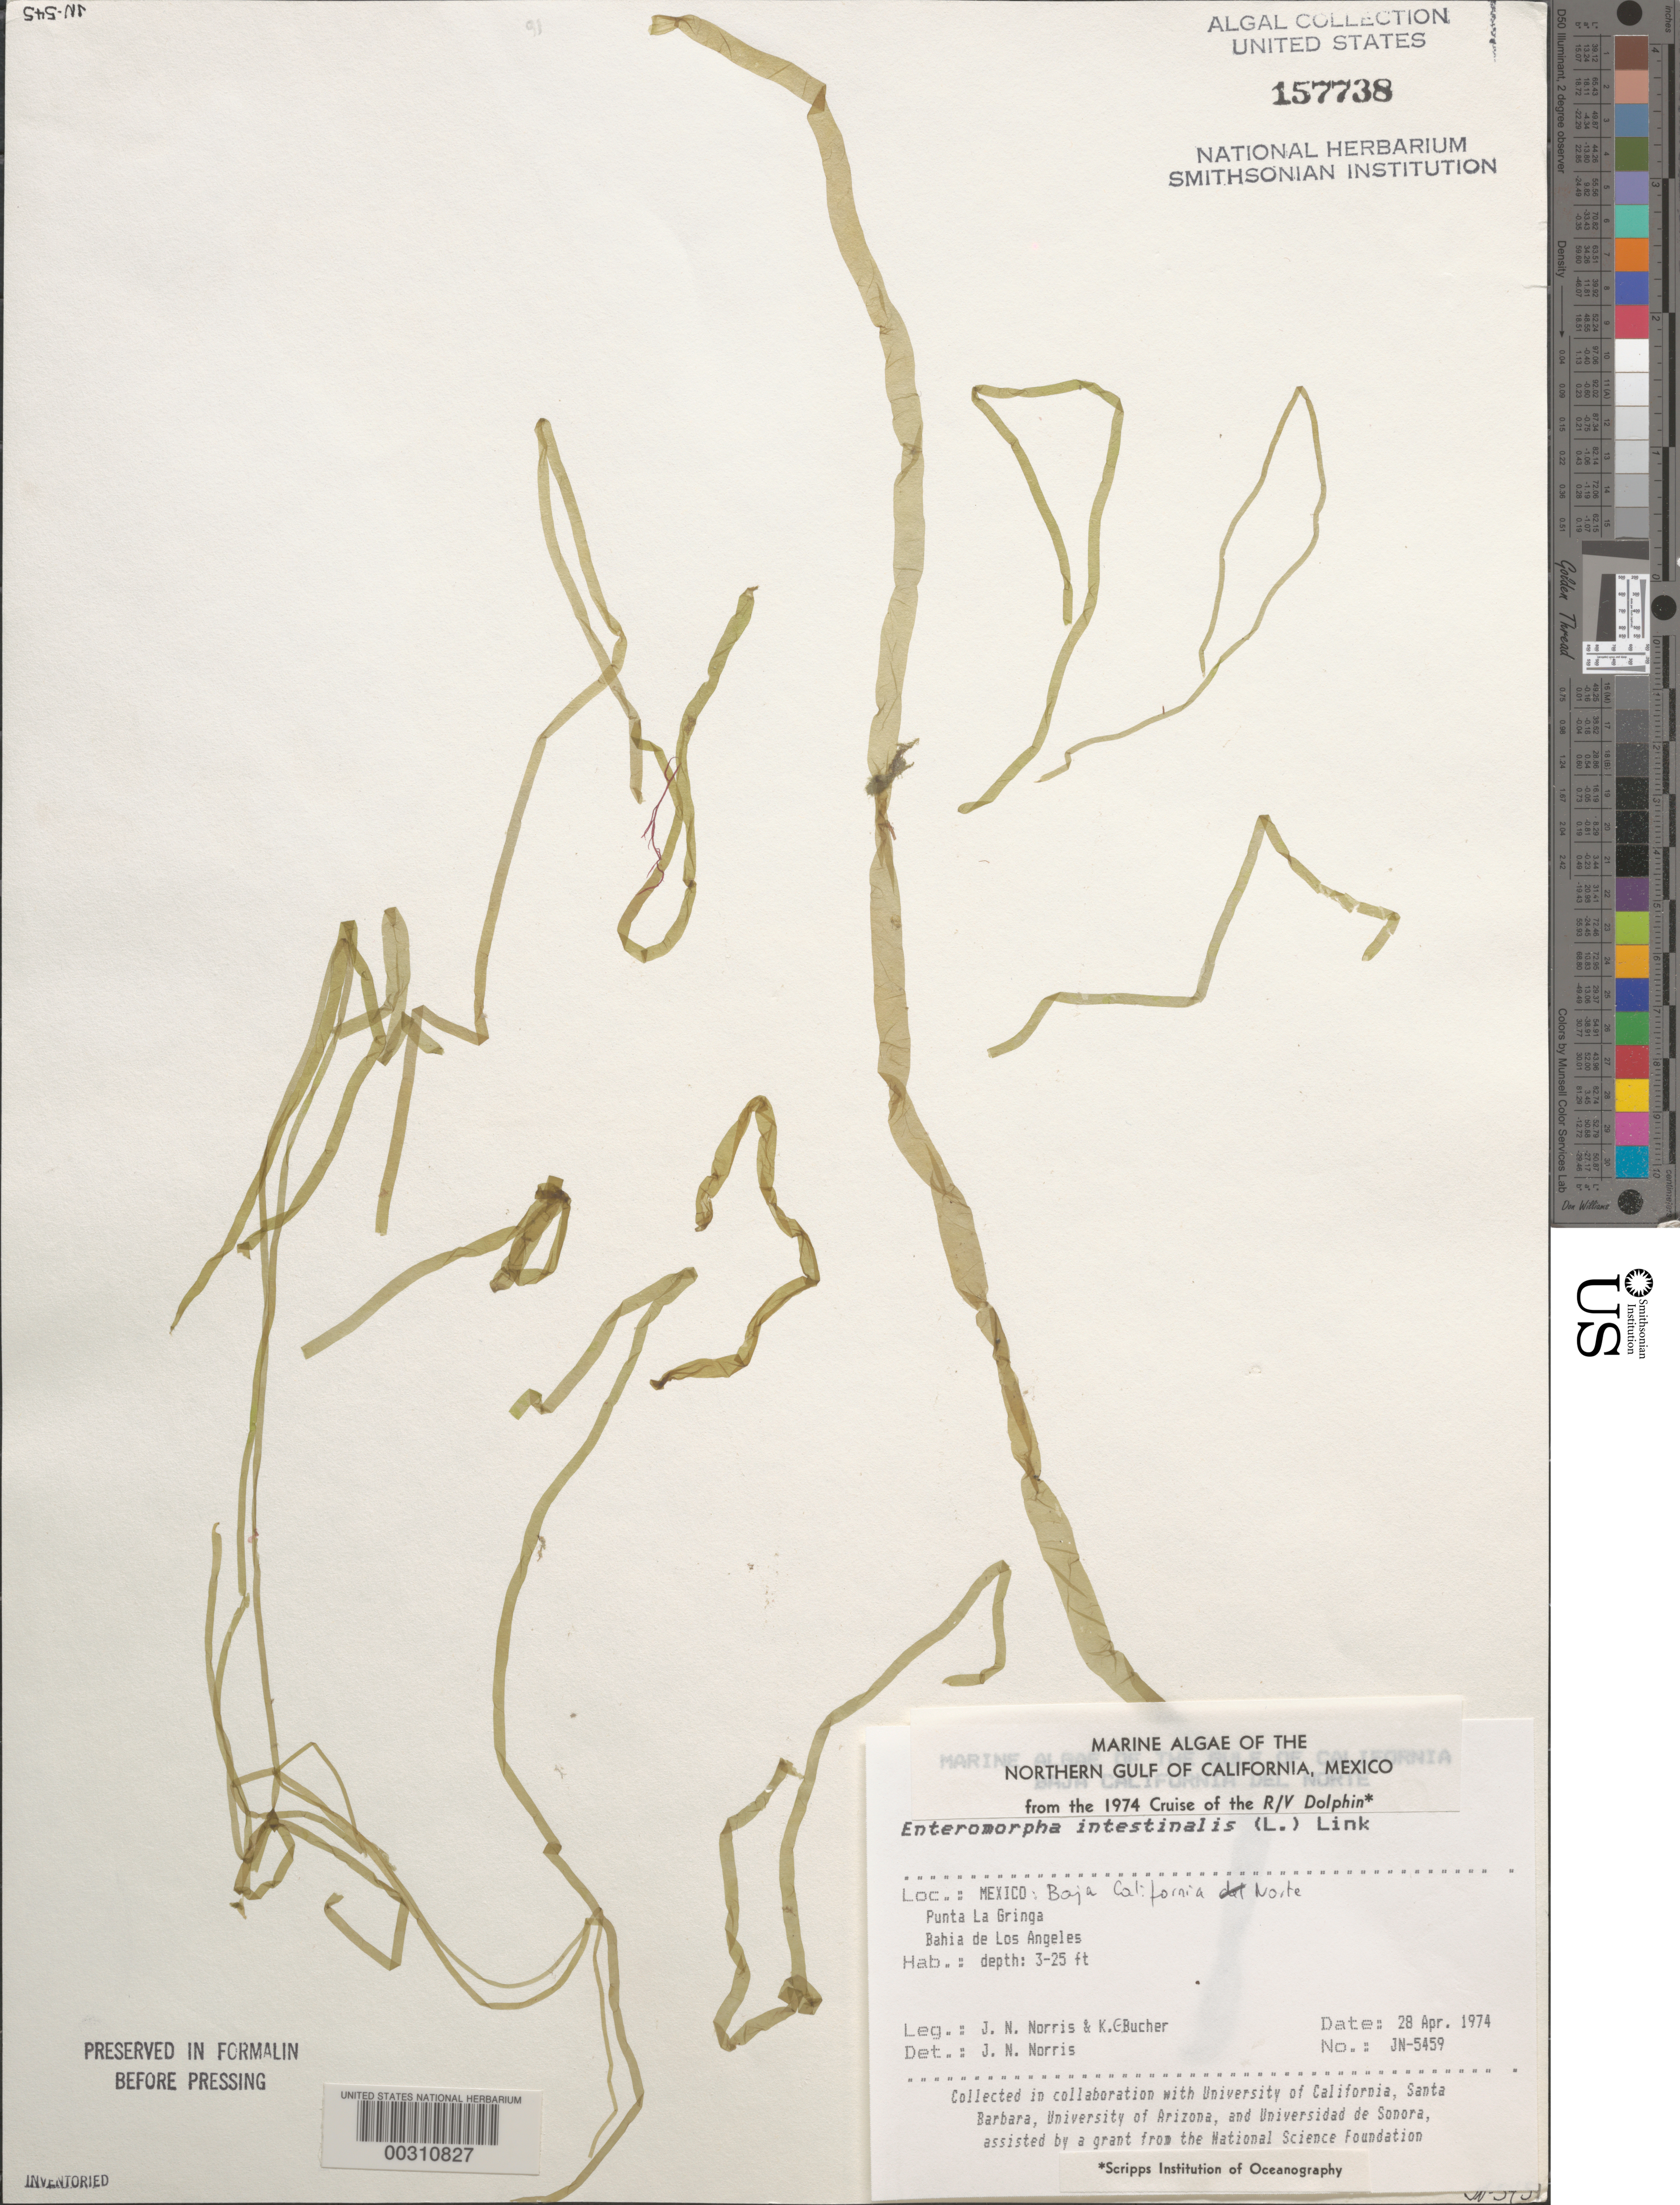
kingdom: Plantae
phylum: Chlorophyta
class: Ulvophyceae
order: Ulvales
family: Ulvaceae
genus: Ulva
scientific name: Ulva intestinalis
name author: L.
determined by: Algae name updating Project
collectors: J. N. Norris & K. E. Bucher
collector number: JN-5459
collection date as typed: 28 Apr 1974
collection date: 1974-04-28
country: Mexico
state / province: Baja California Norte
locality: Punta La Gringa, Bahia de los Angeles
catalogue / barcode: US 157738